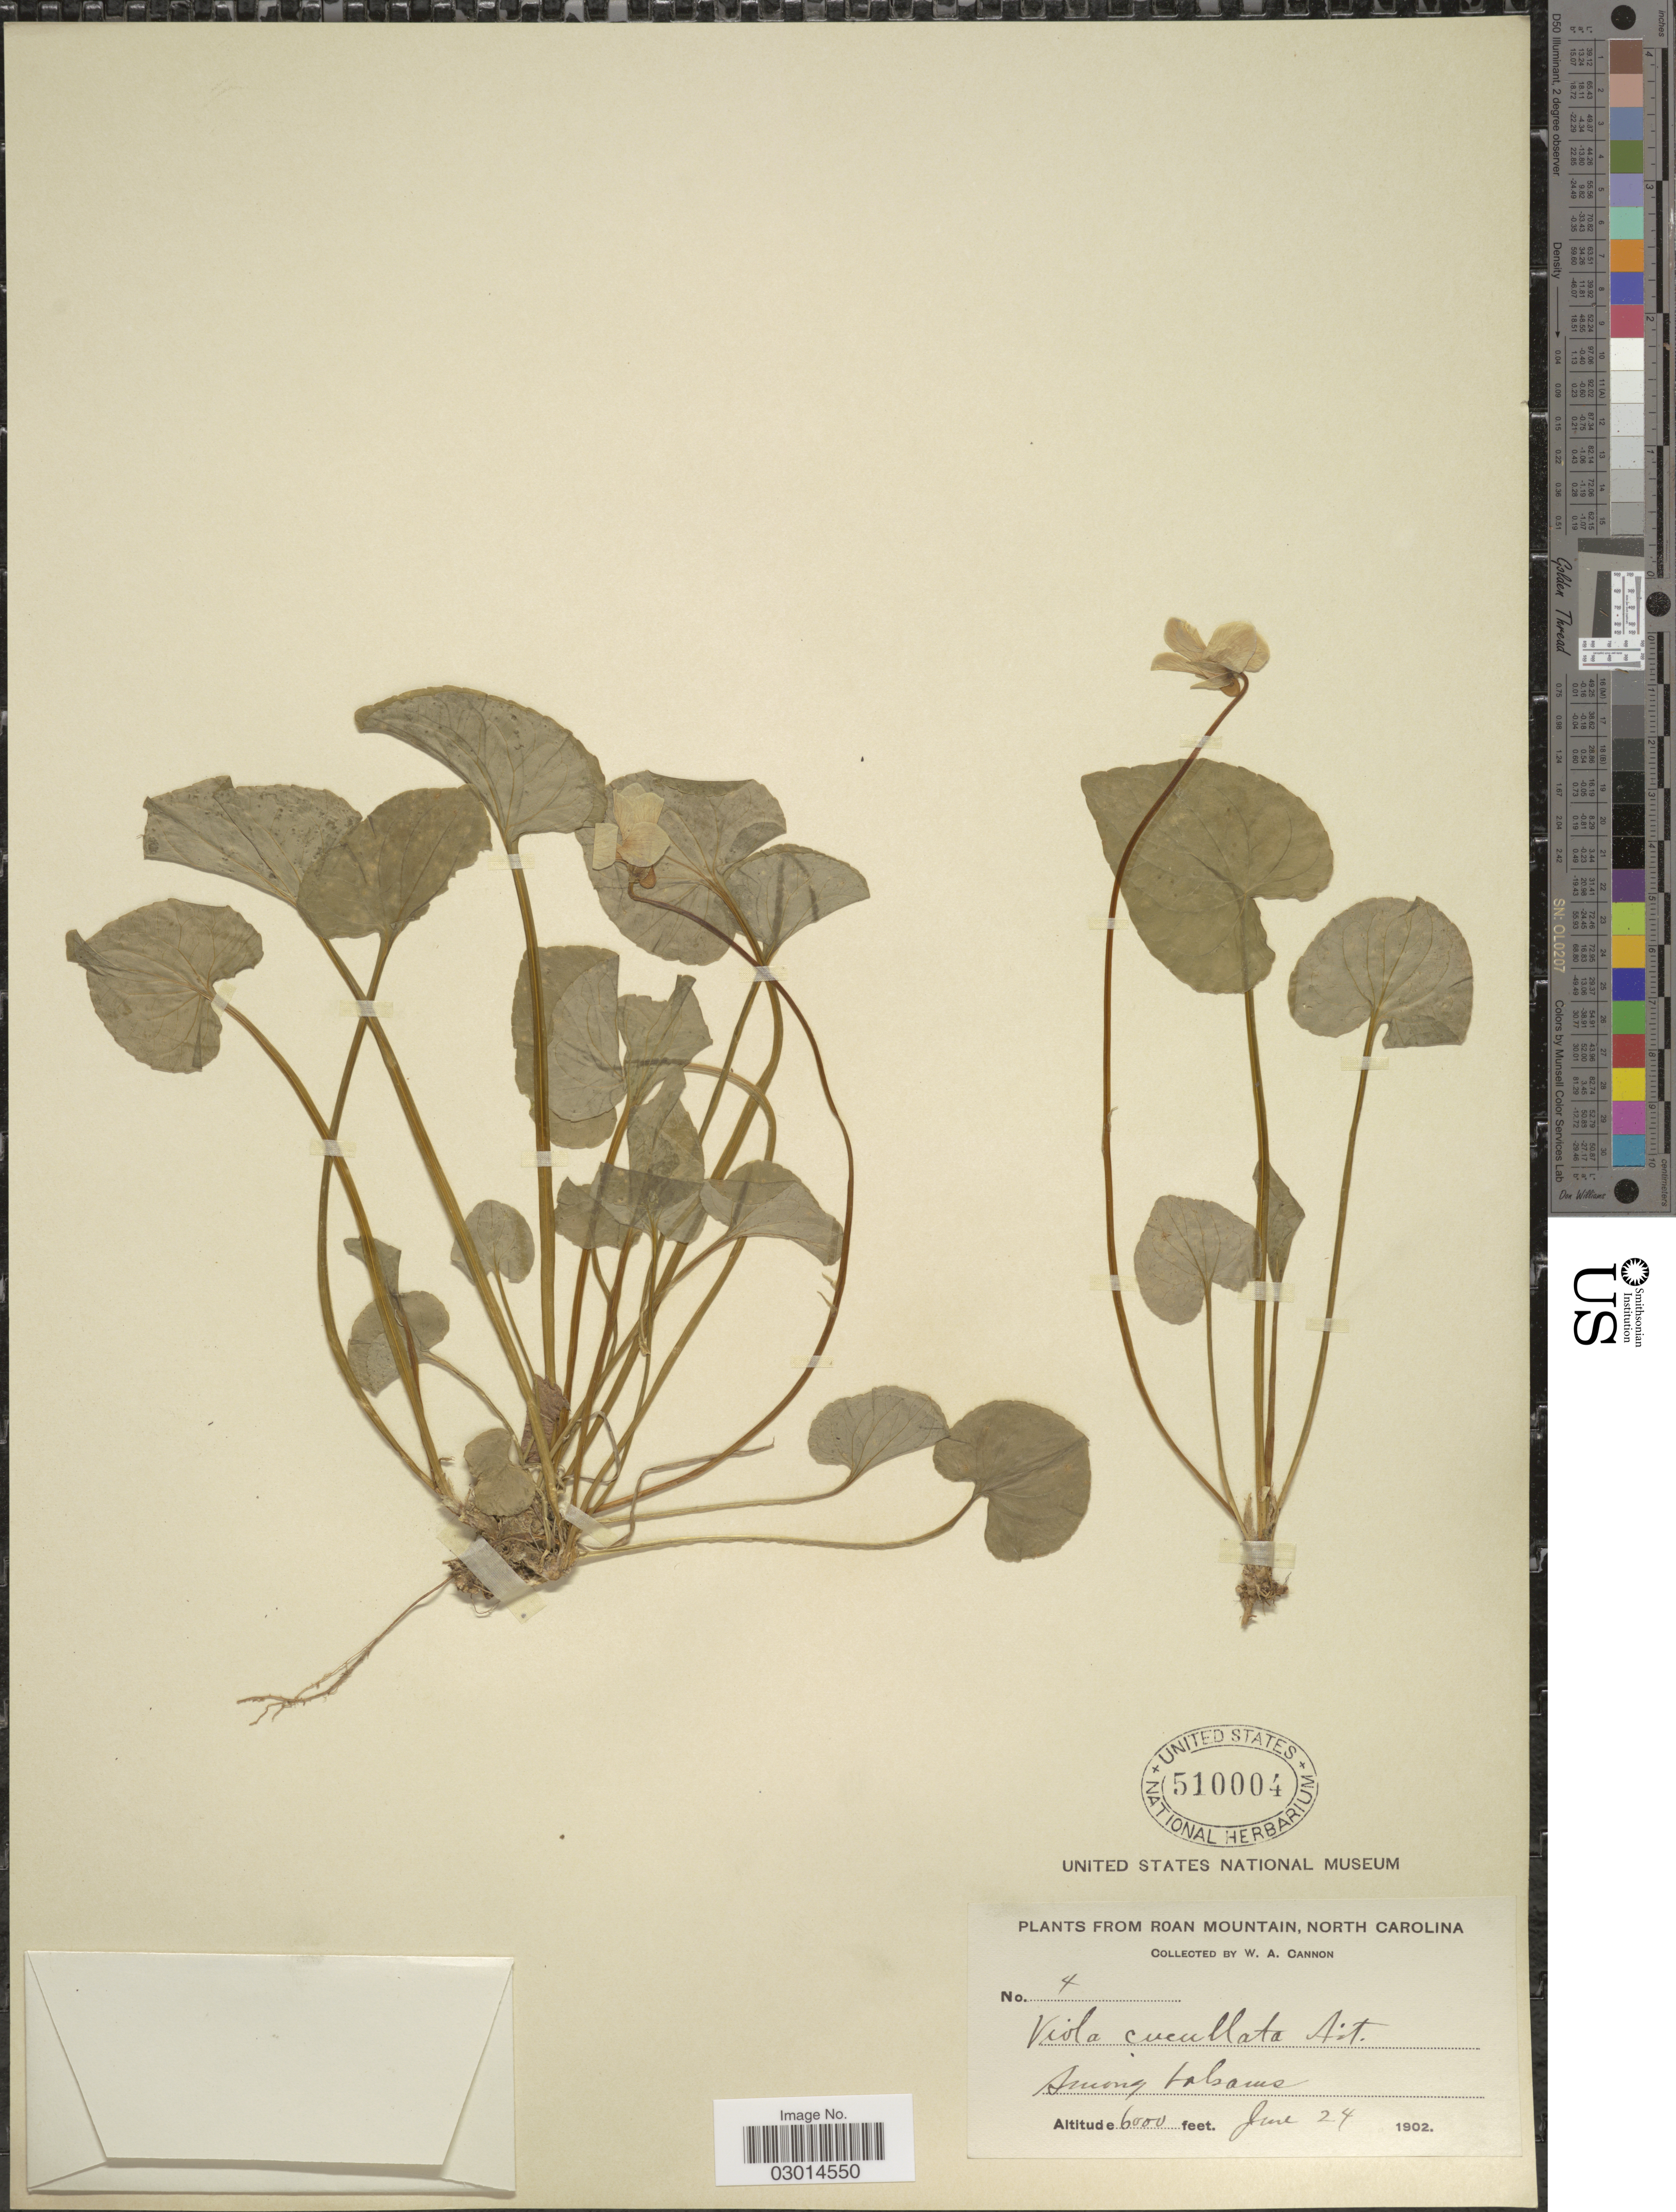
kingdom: Plantae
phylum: Tracheophyta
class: Magnoliopsida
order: Malpighiales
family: Violaceae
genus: Viola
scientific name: Viola cucullata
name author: Aiton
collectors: W. Cannon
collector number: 4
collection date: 1902-06-24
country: United States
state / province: North Carolina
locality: Roan Mountain, among balsams.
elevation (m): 1829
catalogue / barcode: US 510004